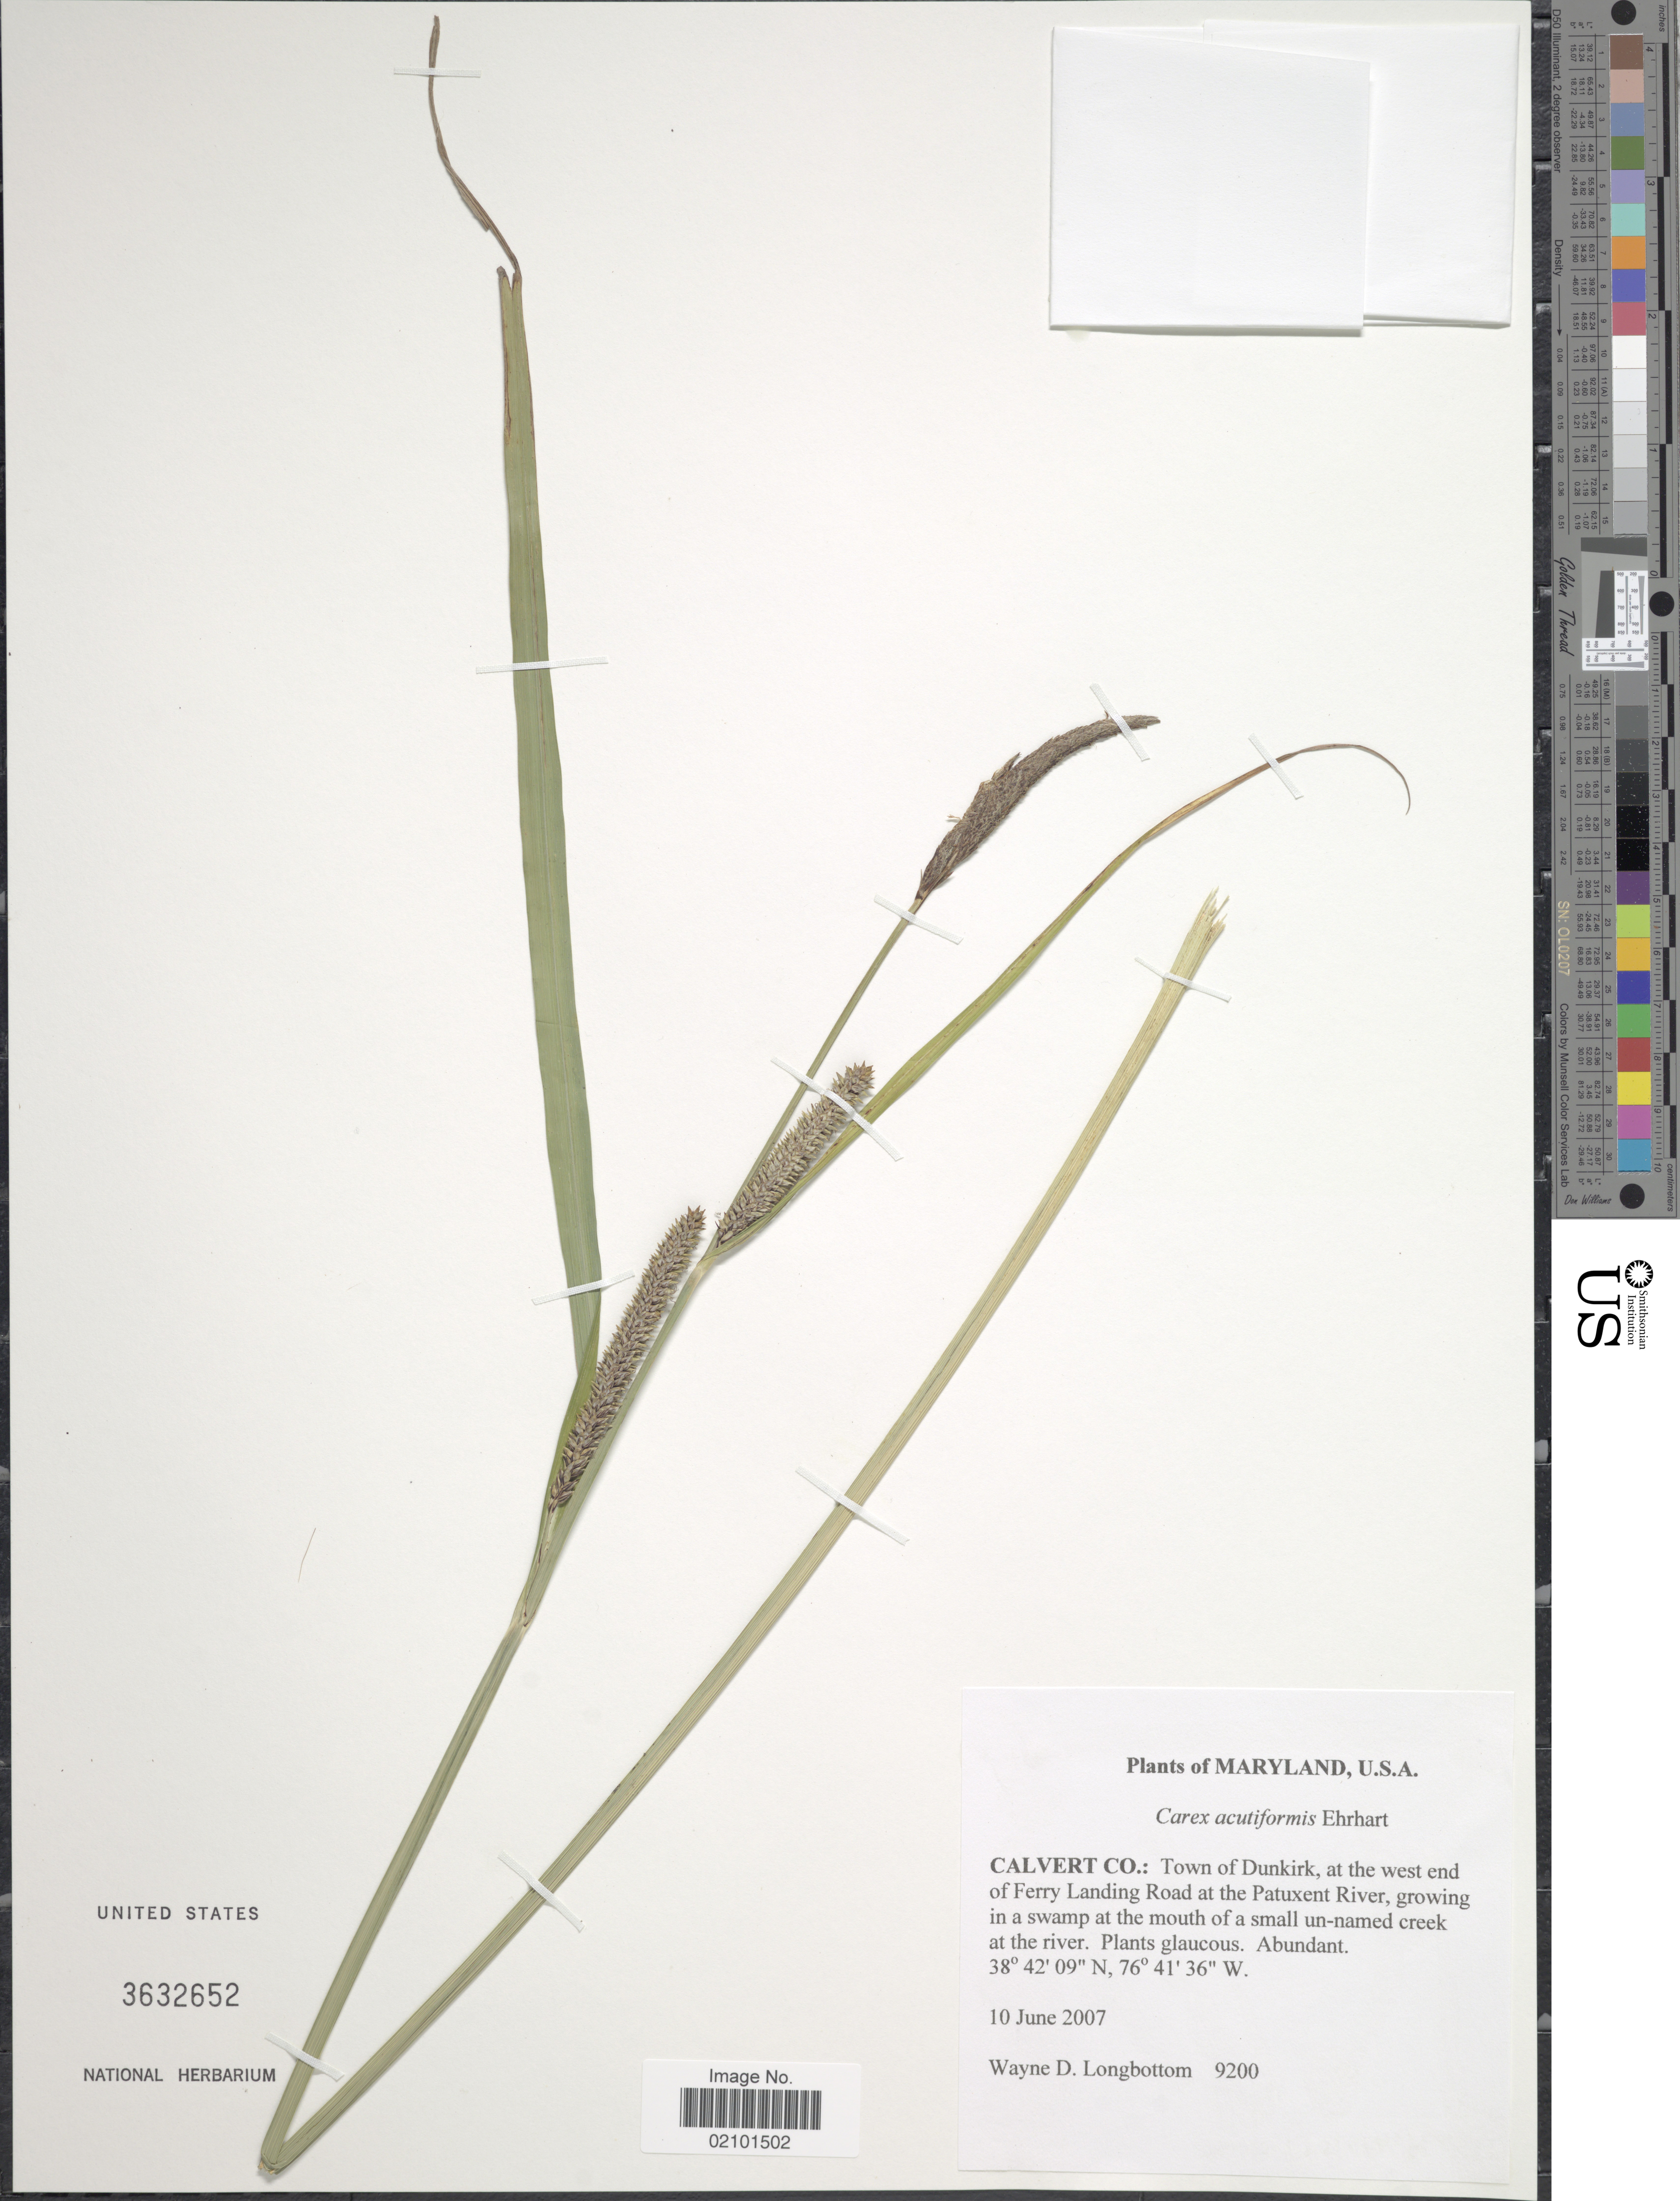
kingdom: Plantae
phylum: Tracheophyta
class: Liliopsida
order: Poales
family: Cyperaceae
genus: Carex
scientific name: Carex acutiformis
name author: Ehrh.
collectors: W. D. Longbottom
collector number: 9200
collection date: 2007-06-10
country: United States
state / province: Maryland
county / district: Calvert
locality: Calvert Co.: Town of Dunkirk, at the west end of Ferry Landing Road at the Patuxent River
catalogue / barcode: US 3632652